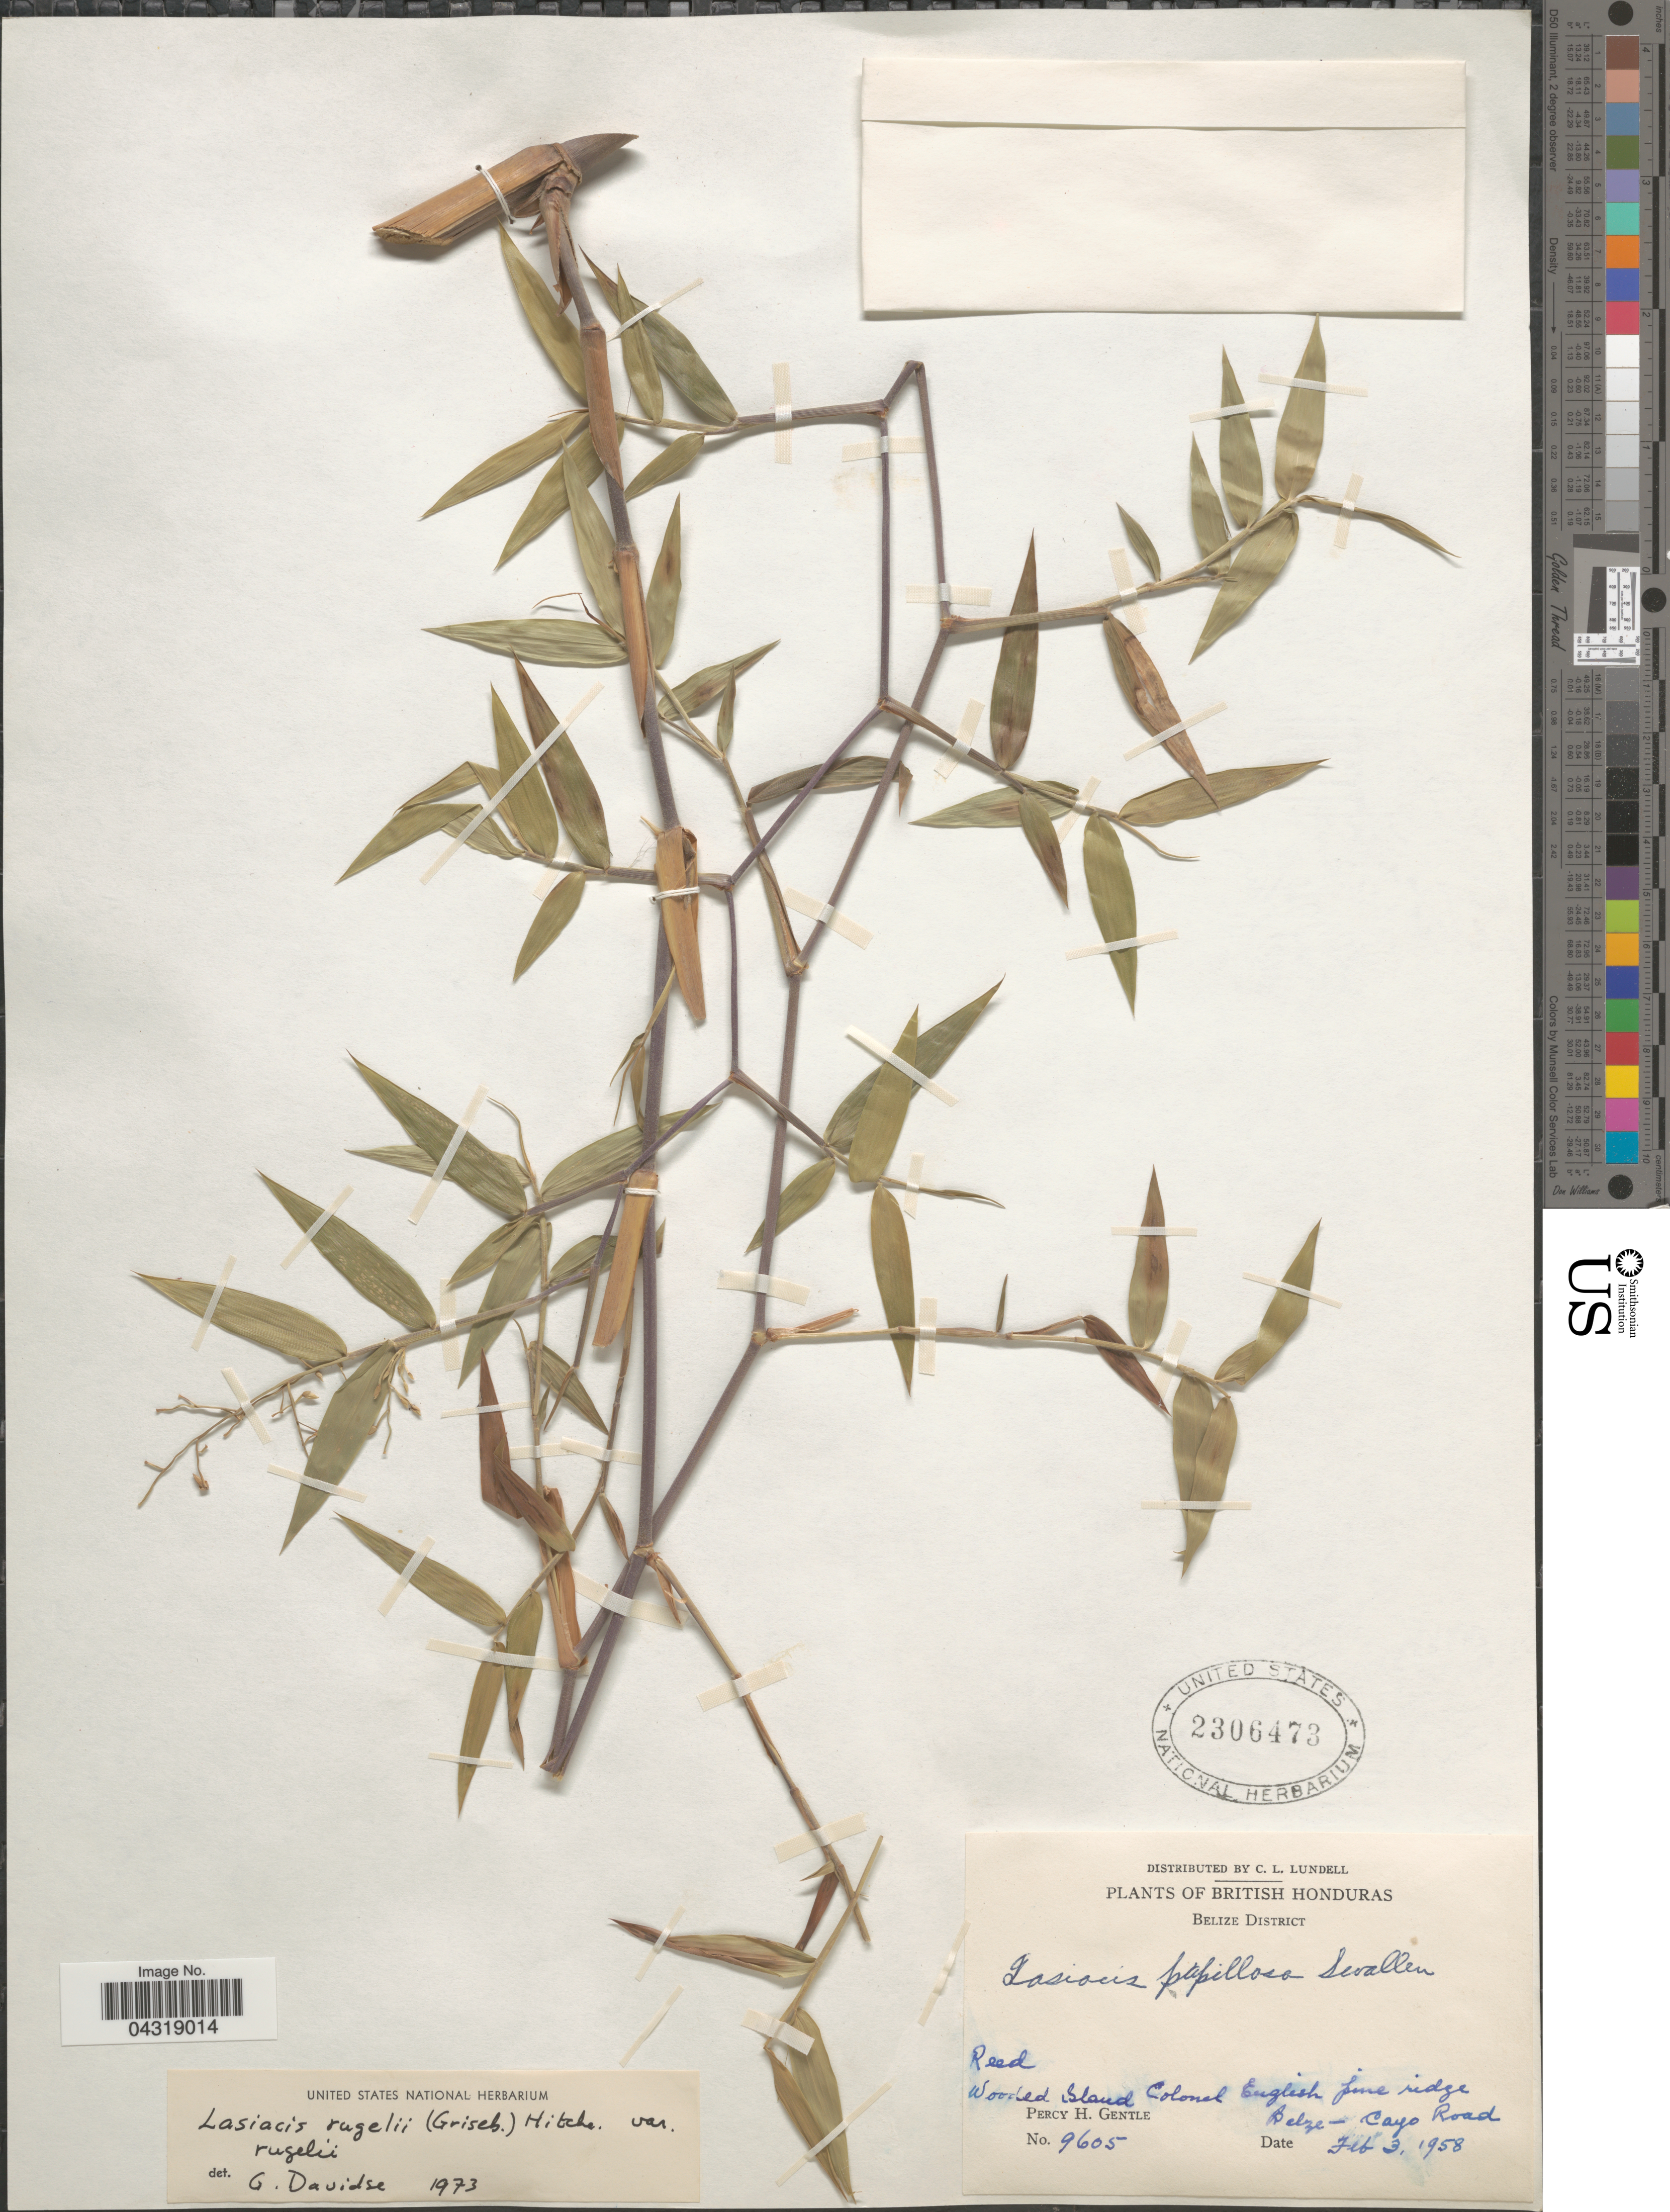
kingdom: Plantae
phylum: Tracheophyta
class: Liliopsida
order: Poales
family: Poaceae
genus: Lasiacis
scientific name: Lasiacis rugelii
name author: (Griseb.) Hitchc.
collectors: P. H. Gentle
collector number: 9605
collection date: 1958-02-03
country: Belize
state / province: Belize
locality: British Honduras. Belize District. Wooded island Colonel English pine ridge. Belze- Cayo Road.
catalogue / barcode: US 2306473